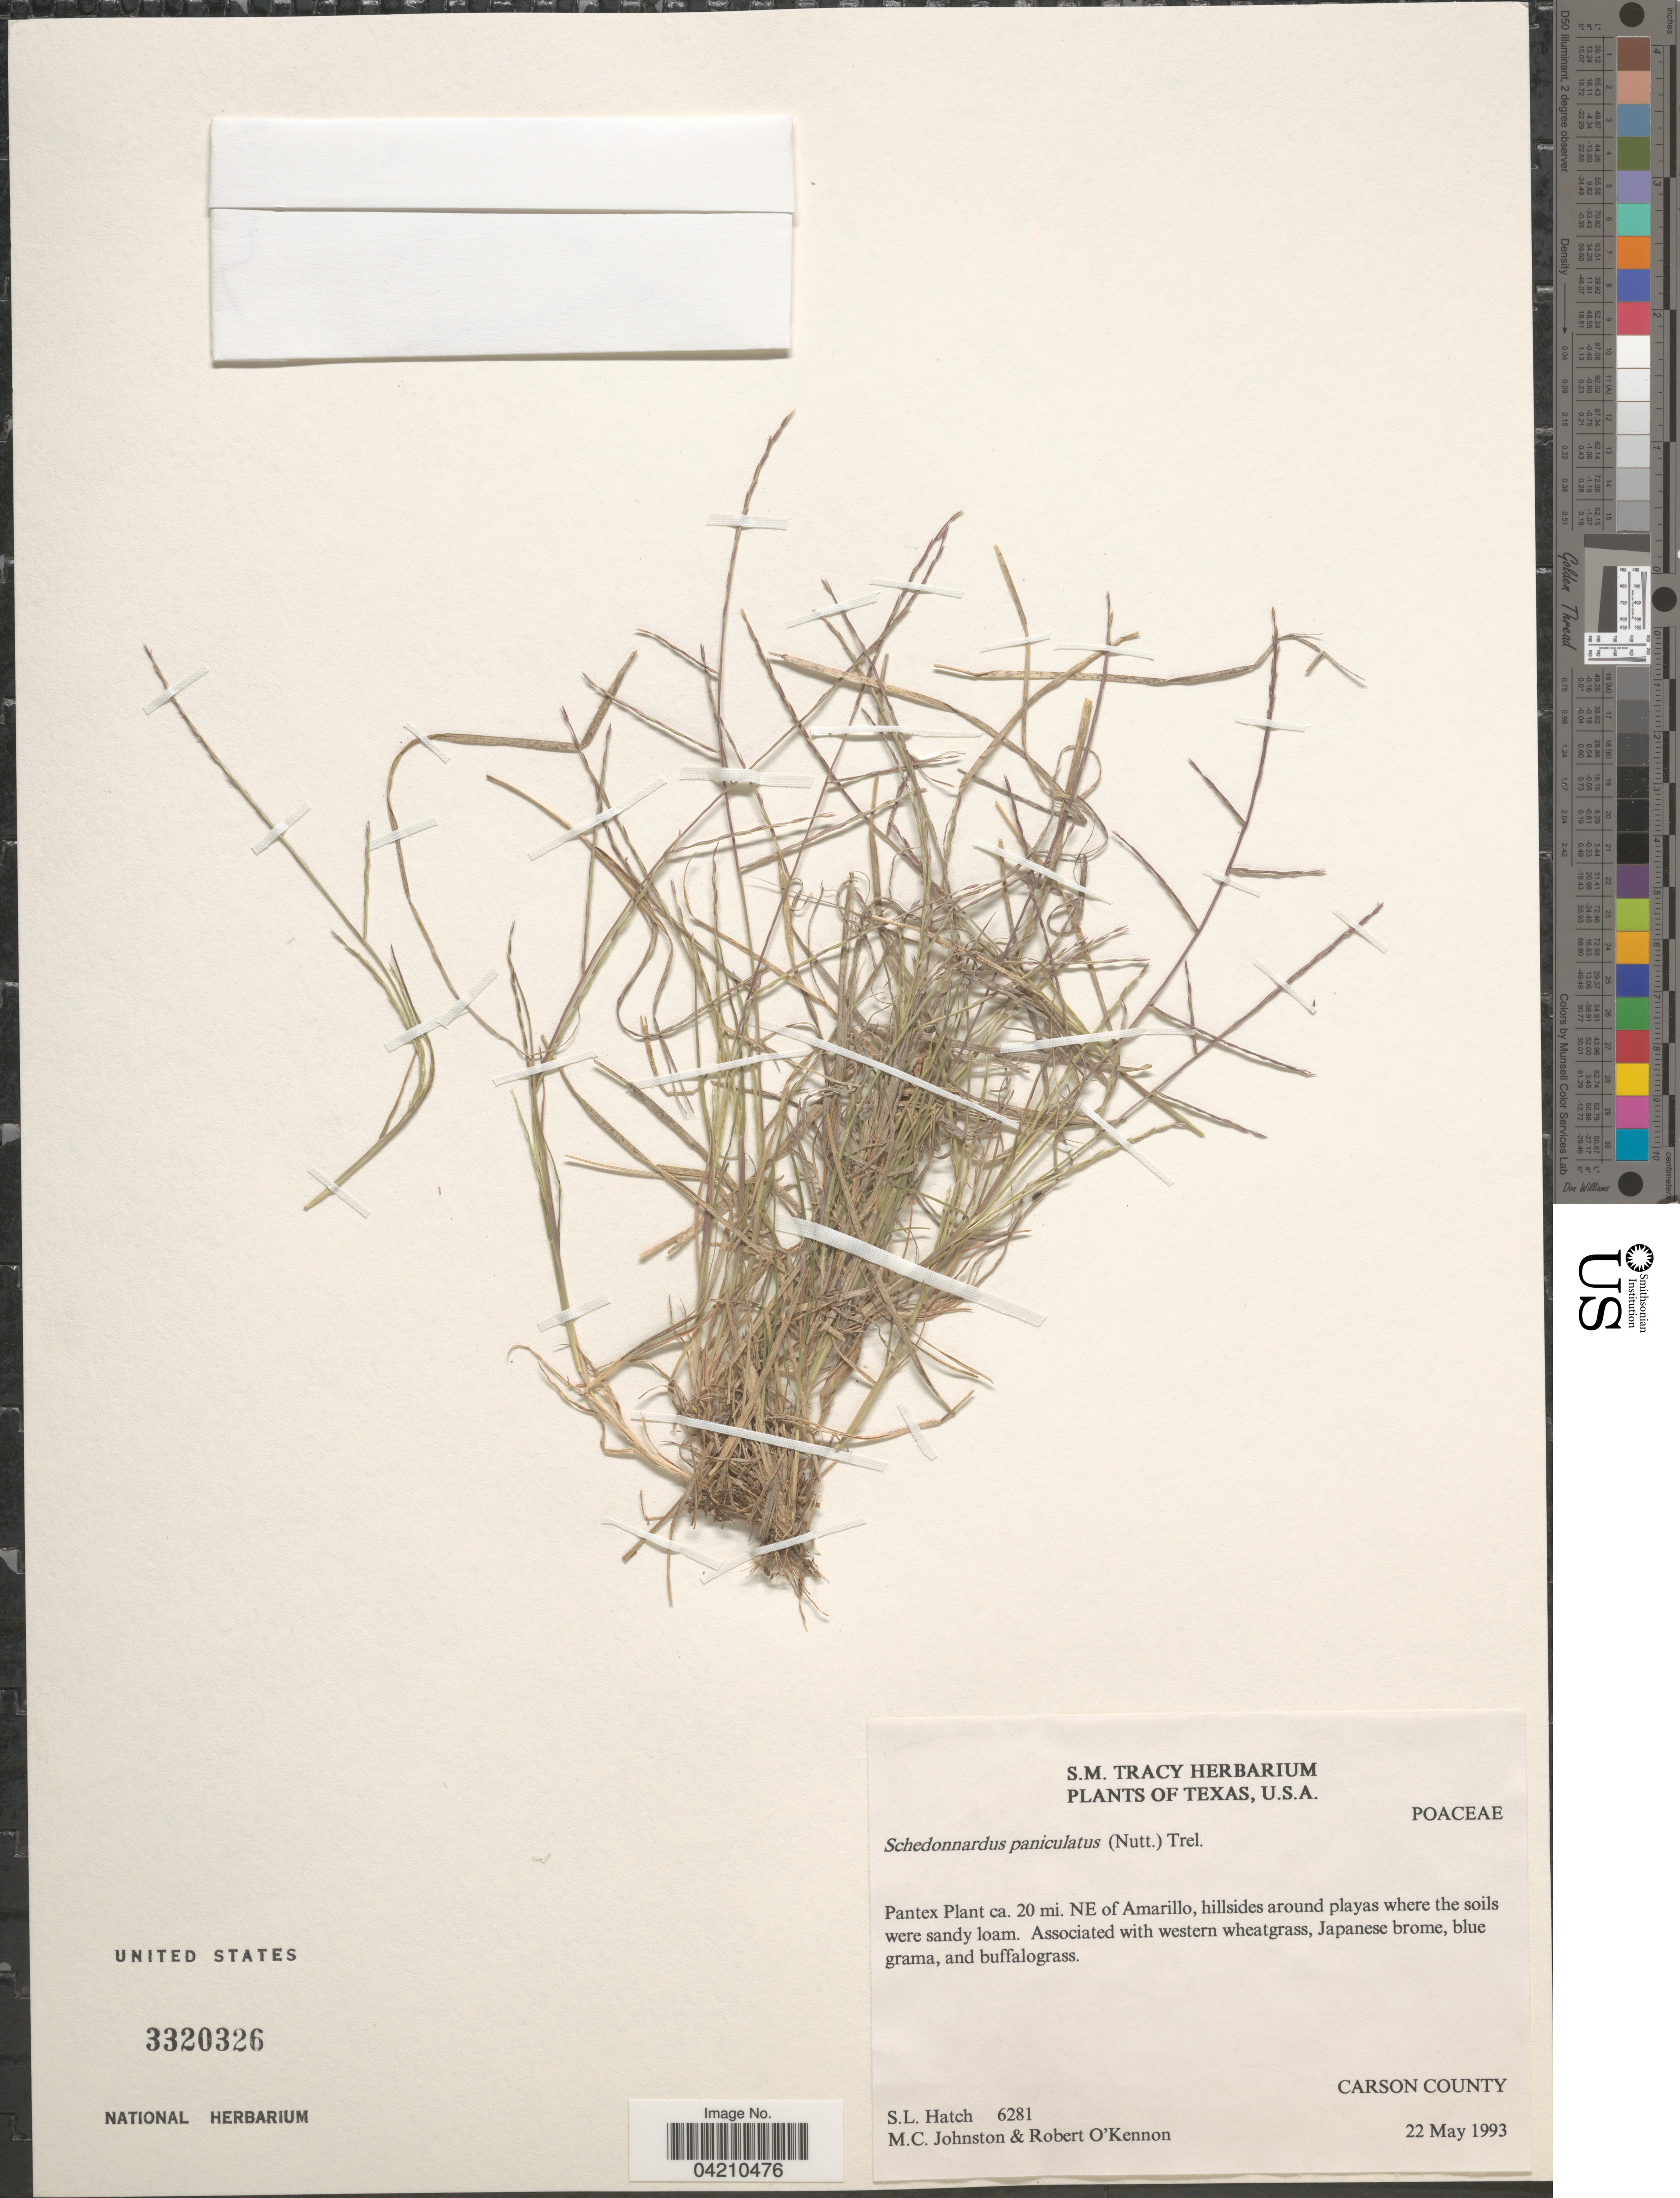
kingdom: Plantae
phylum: Tracheophyta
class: Liliopsida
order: Poales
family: Poaceae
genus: Muhlenbergia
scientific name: Muhlenbergia paniculata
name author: (Nutt.) Columbus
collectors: S. Hatch, M. Johnston & R. O'Kennon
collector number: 6281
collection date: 1993-05-22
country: United States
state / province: Texas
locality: Plantex Plant ca. 20 mi. NE of Amarillo. Carson County.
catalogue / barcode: US 3320326